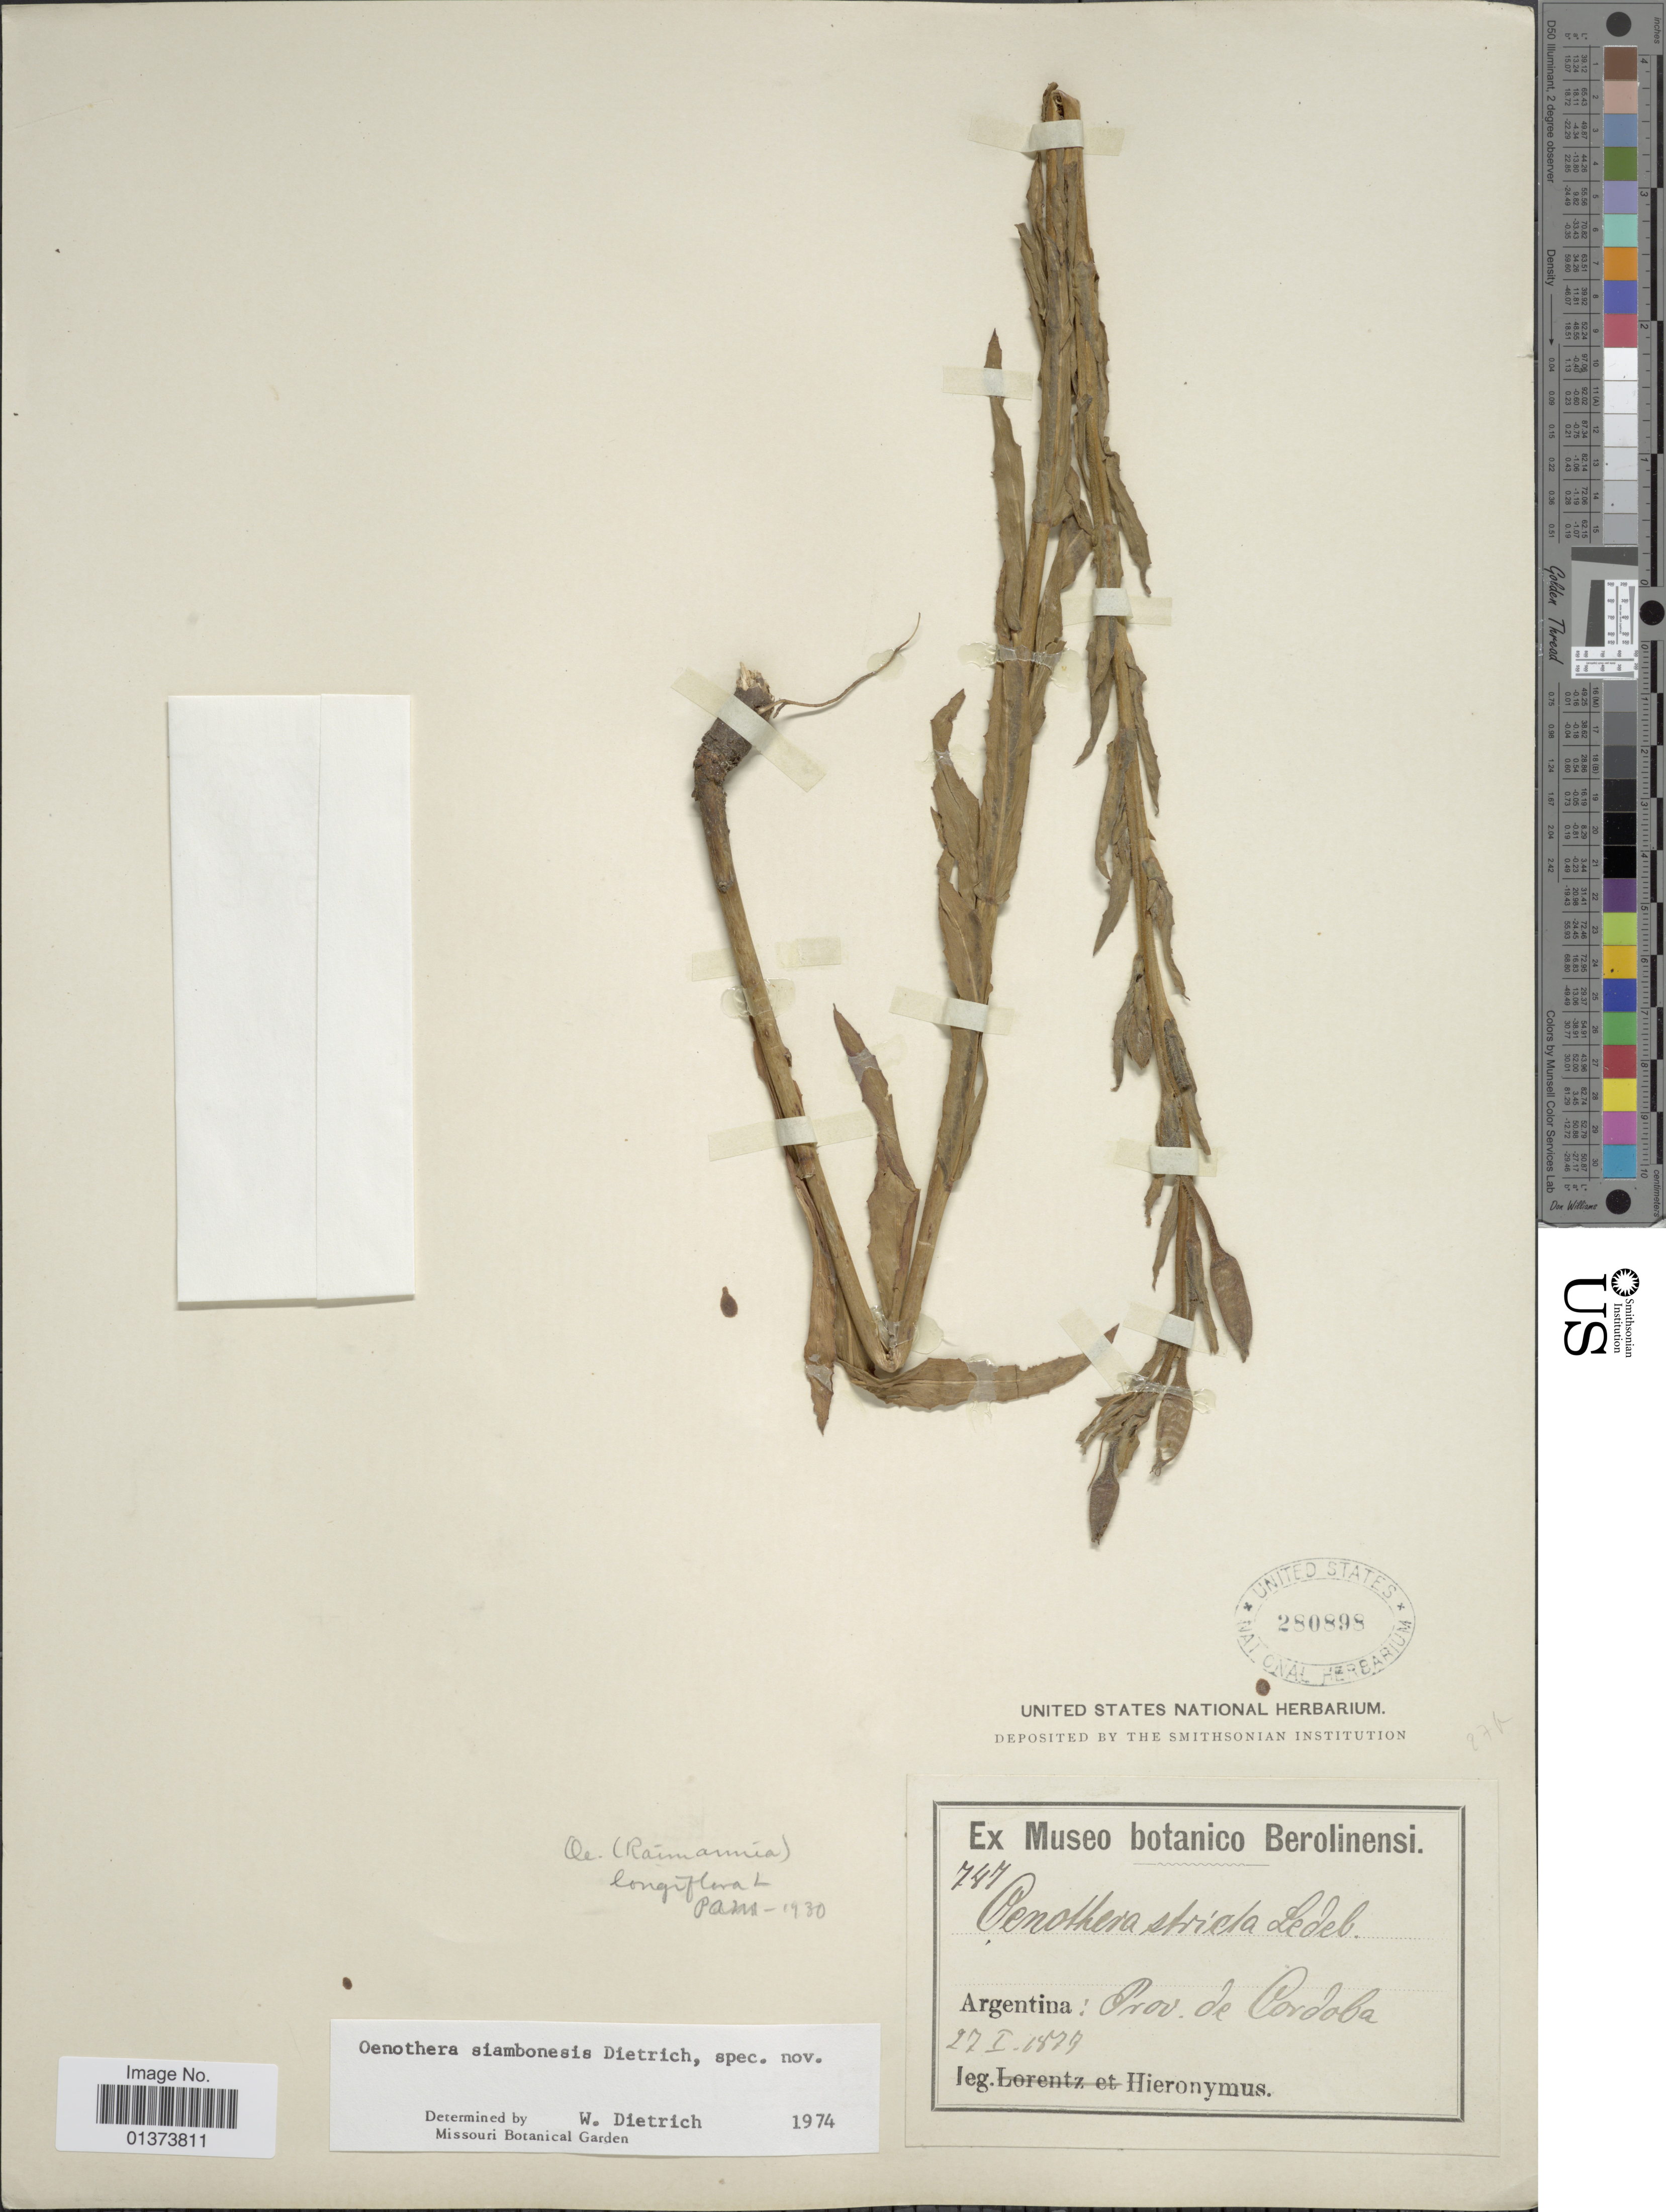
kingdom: Plantae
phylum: Tracheophyta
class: Magnoliopsida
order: Myrtales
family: Onagraceae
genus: Oenothera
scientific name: Oenothera siambonensis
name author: W. Dietr.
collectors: -. Hieronymus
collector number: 747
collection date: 1879-01-27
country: Argentina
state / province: Cordoba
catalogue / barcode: US 280898